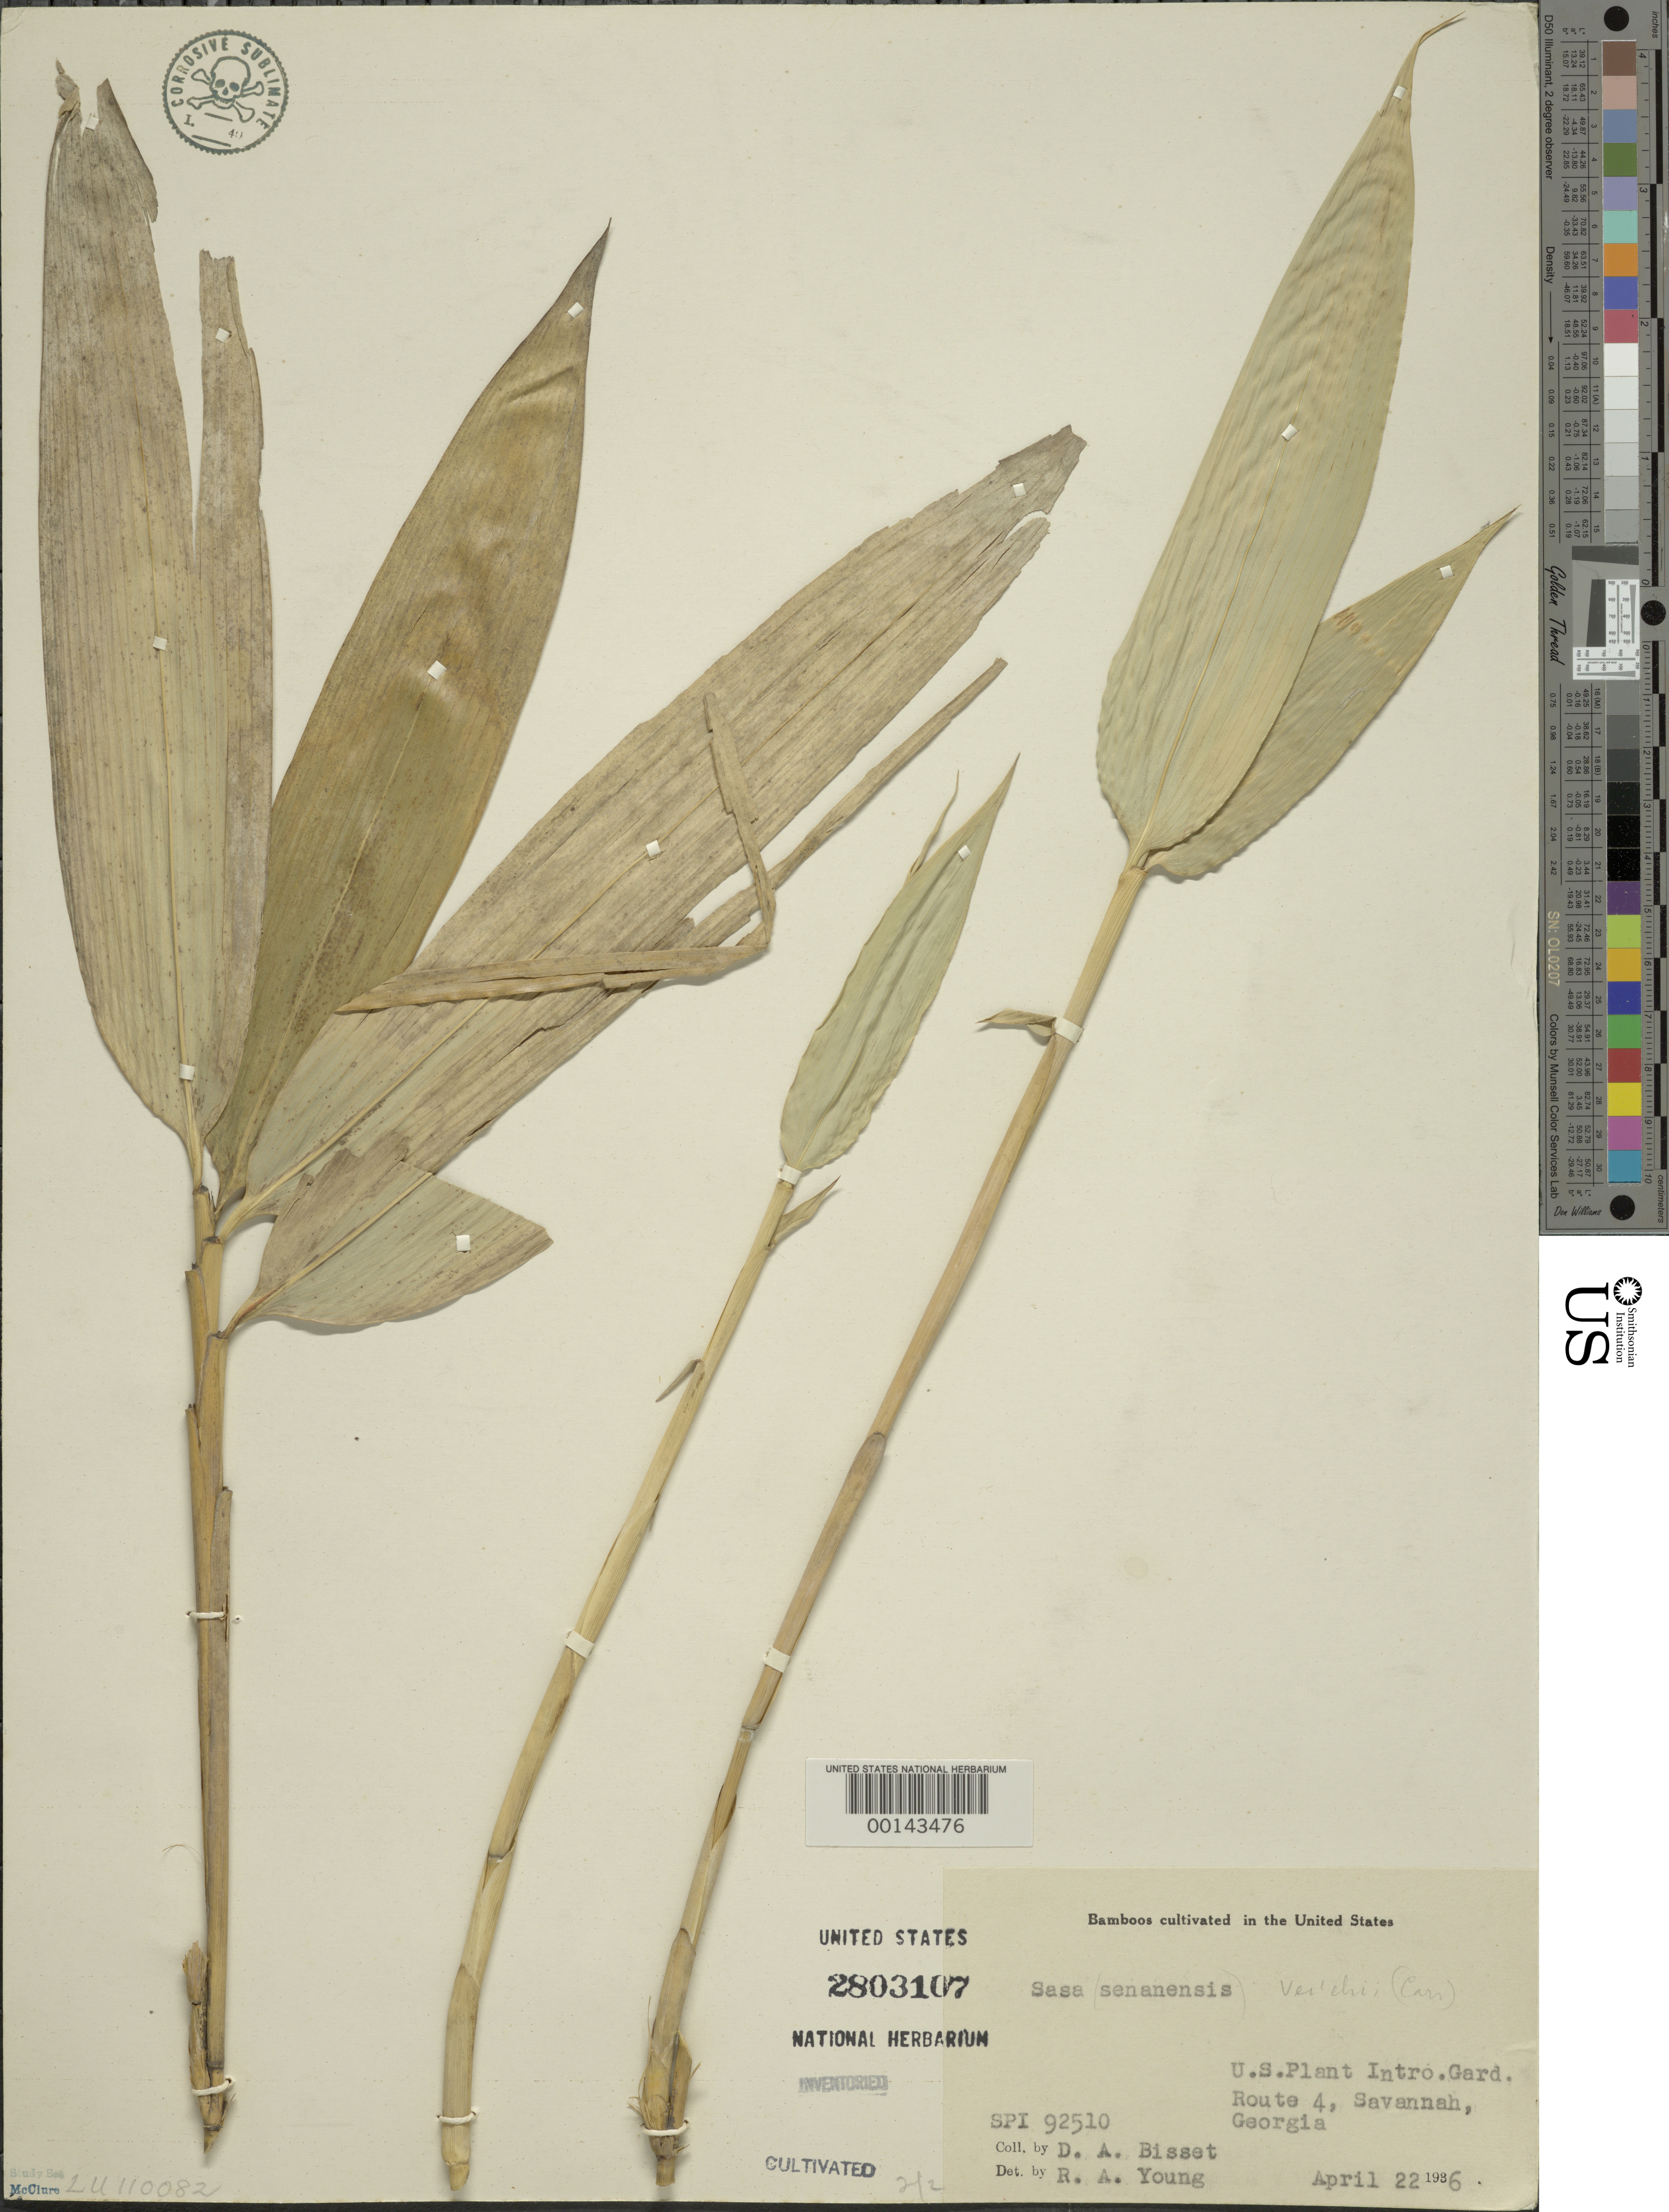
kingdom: Plantae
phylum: Tracheophyta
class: Liliopsida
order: Poales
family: Poaceae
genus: Sasa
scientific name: Sasa senanensis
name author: (Franch. & Sav.) Rehder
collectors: D. Bisset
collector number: SPI 92510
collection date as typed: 06 May 1936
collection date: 1936-05-06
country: United States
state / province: Georgia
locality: Savannah, usda pi station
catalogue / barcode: US 2803107